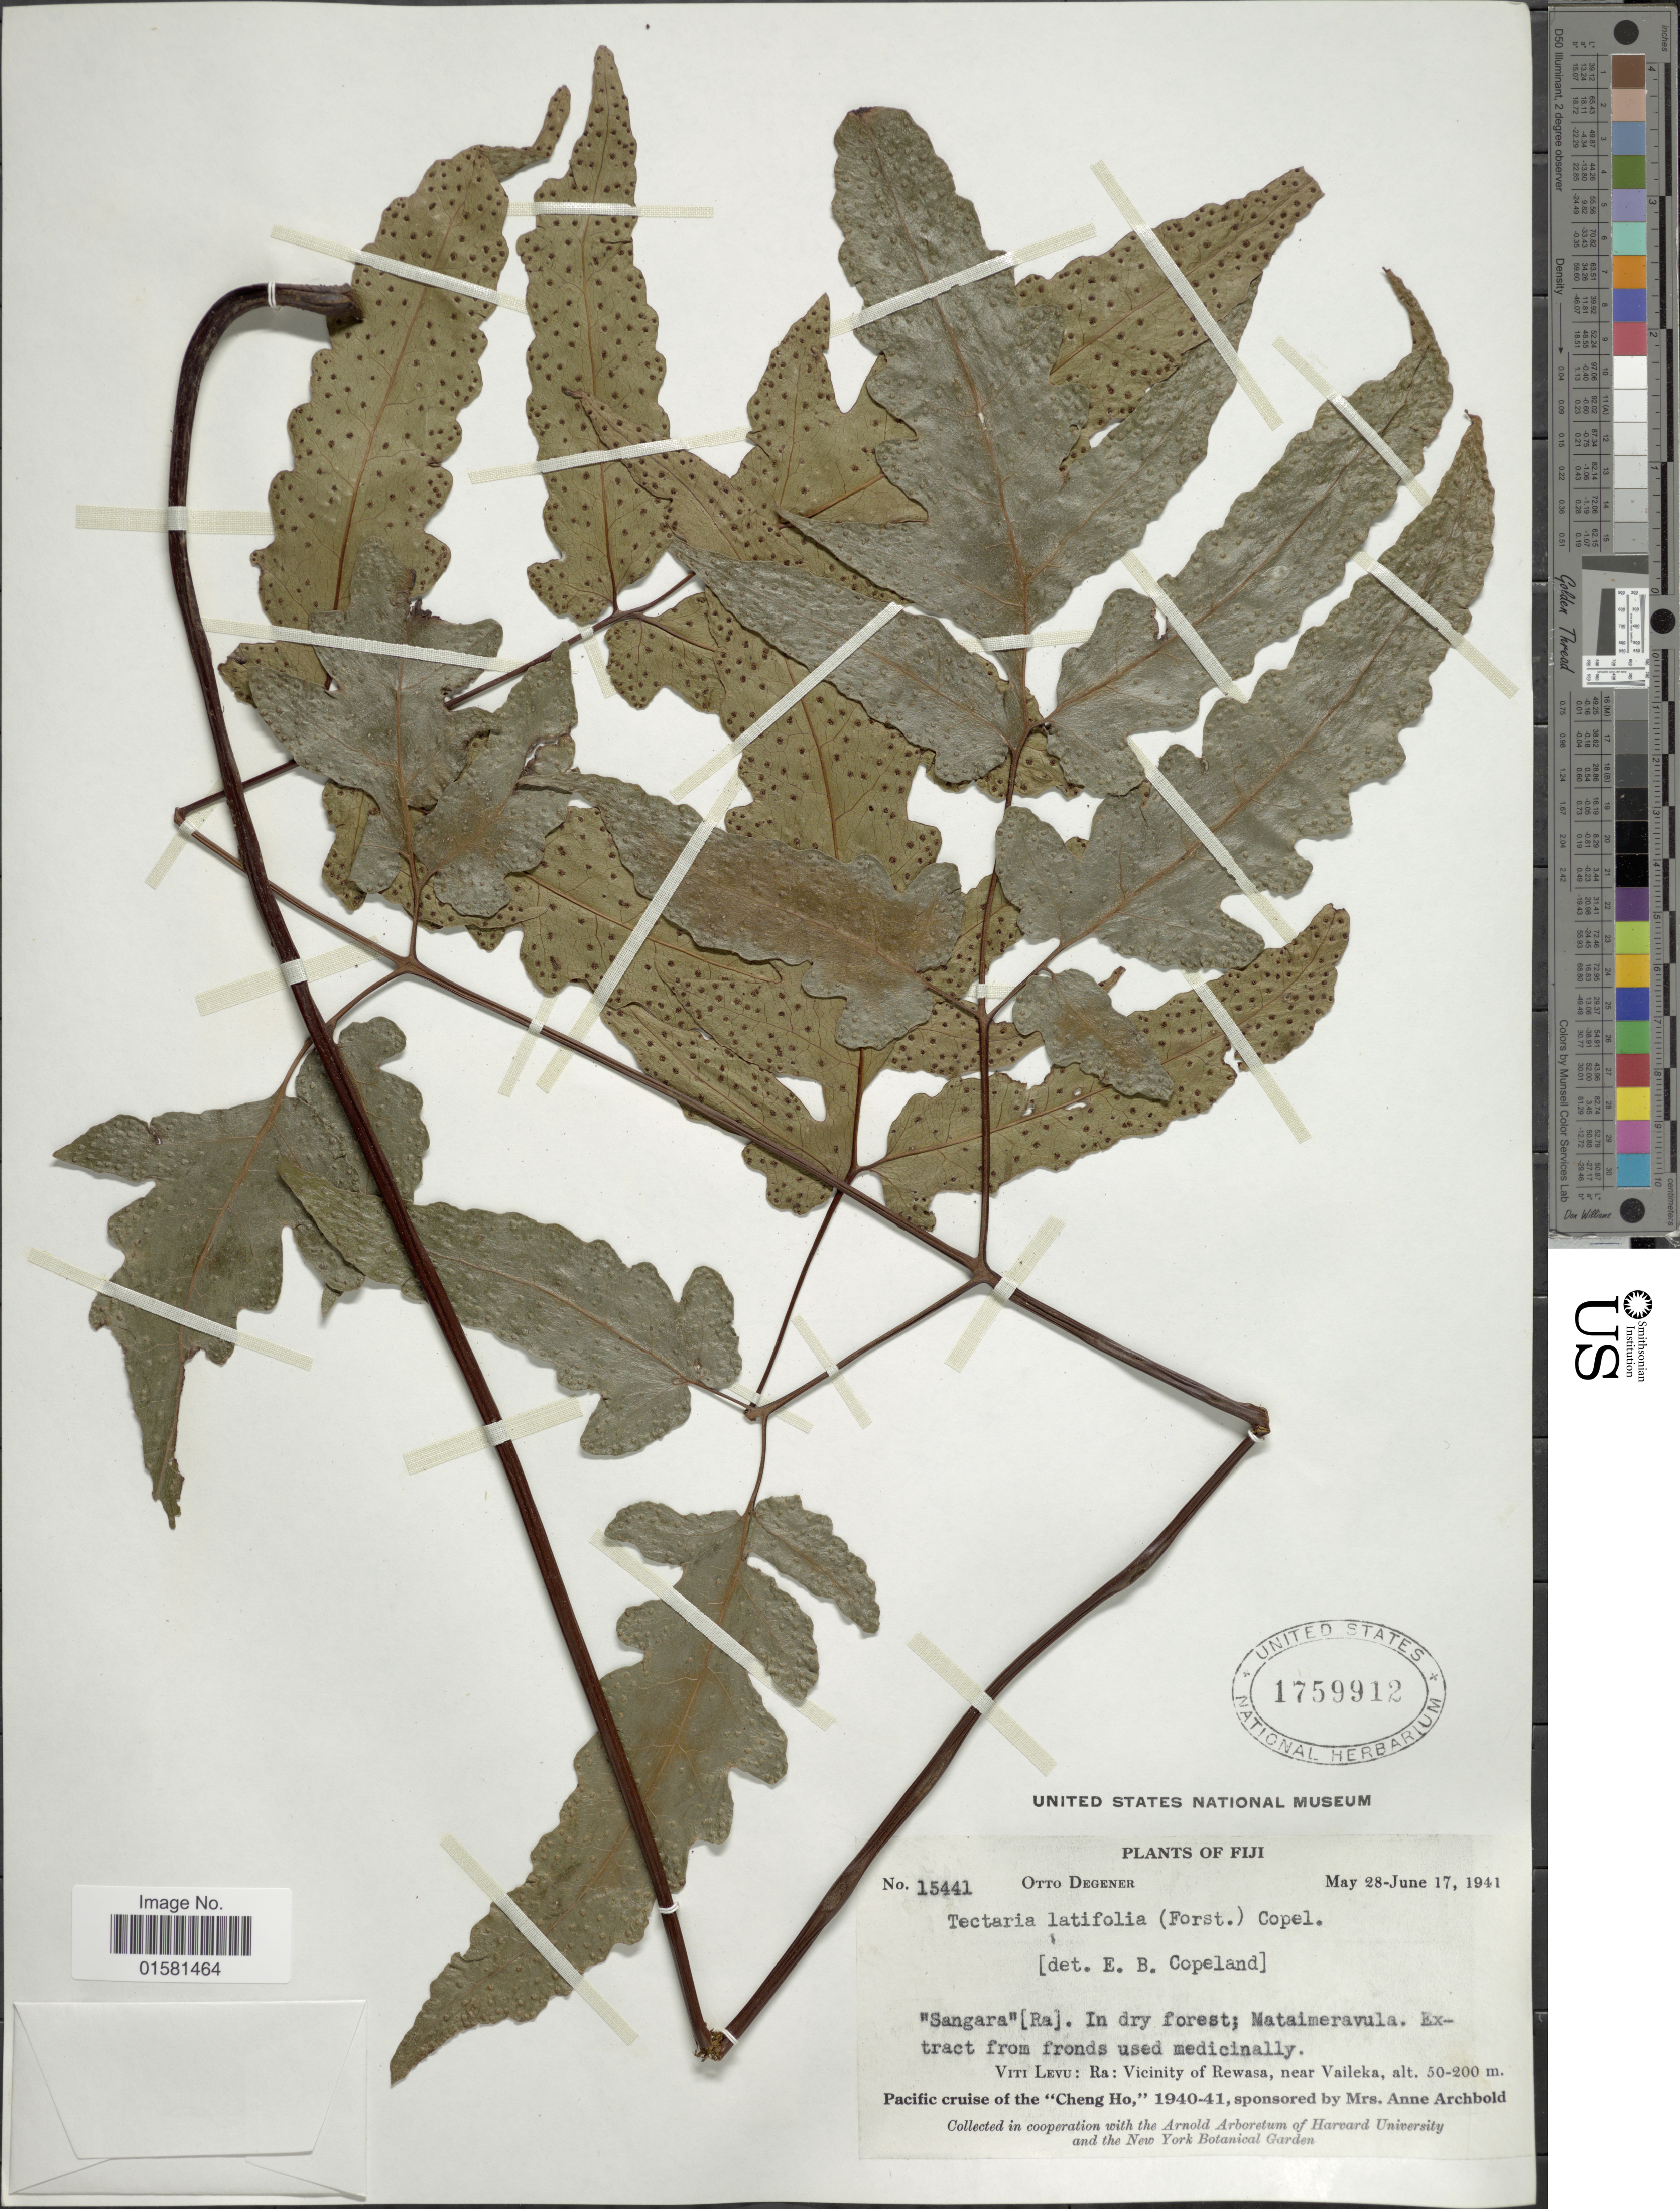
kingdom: Plantae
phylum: Tracheophyta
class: Polypodiopsida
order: Polypodiales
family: Tectariaceae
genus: Tectaria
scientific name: Tectaria latifolia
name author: (G. Forst.) Copel.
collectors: O. Degener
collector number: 15441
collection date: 1941-05-28/1941-06-17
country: Fiji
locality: Fiji: Viti Levu: Ra: Vicinity of Rewasa, near Vaileka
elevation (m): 50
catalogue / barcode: US 1759912